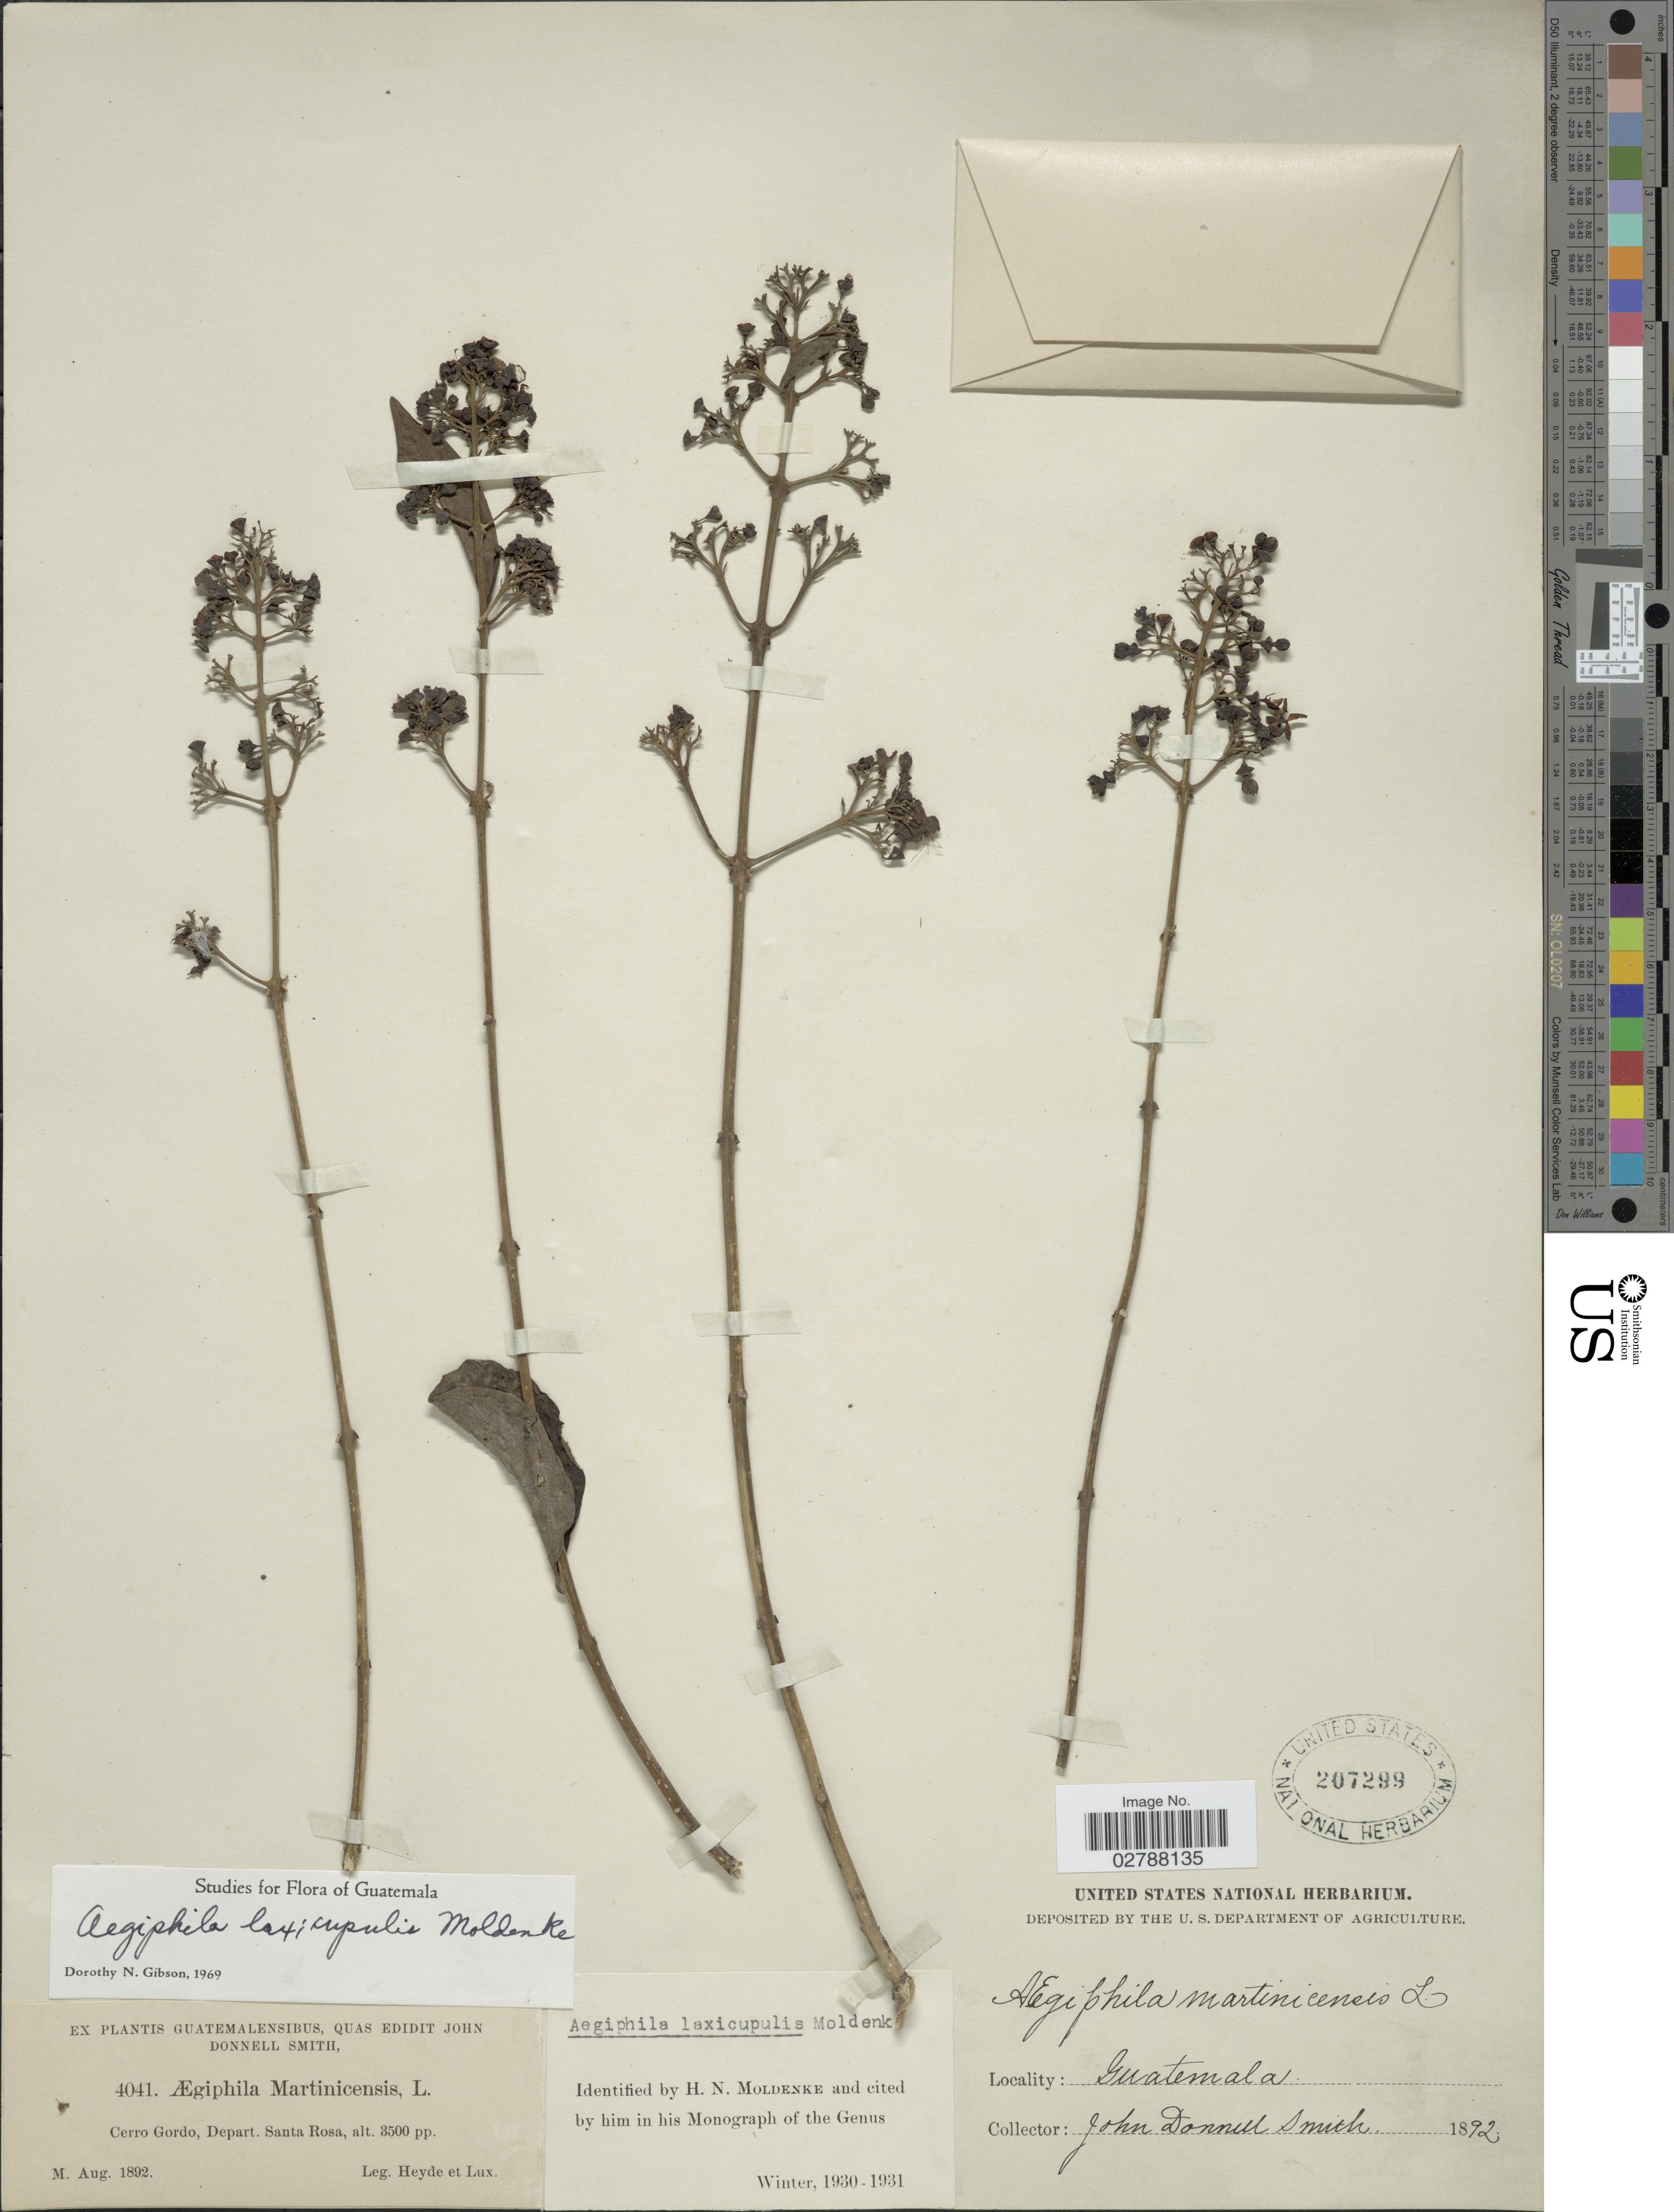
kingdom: Plantae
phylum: Tracheophyta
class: Magnoliopsida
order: Lamiales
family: Lamiaceae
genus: Aegiphila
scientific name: Aegiphila laxicupulis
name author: Moldenke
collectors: Heyde & Lux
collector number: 4041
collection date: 1892-08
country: Guatemala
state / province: Santa Rosa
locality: Cerro Gordo, Depart. Santa Rosa.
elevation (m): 1067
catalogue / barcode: US 207299